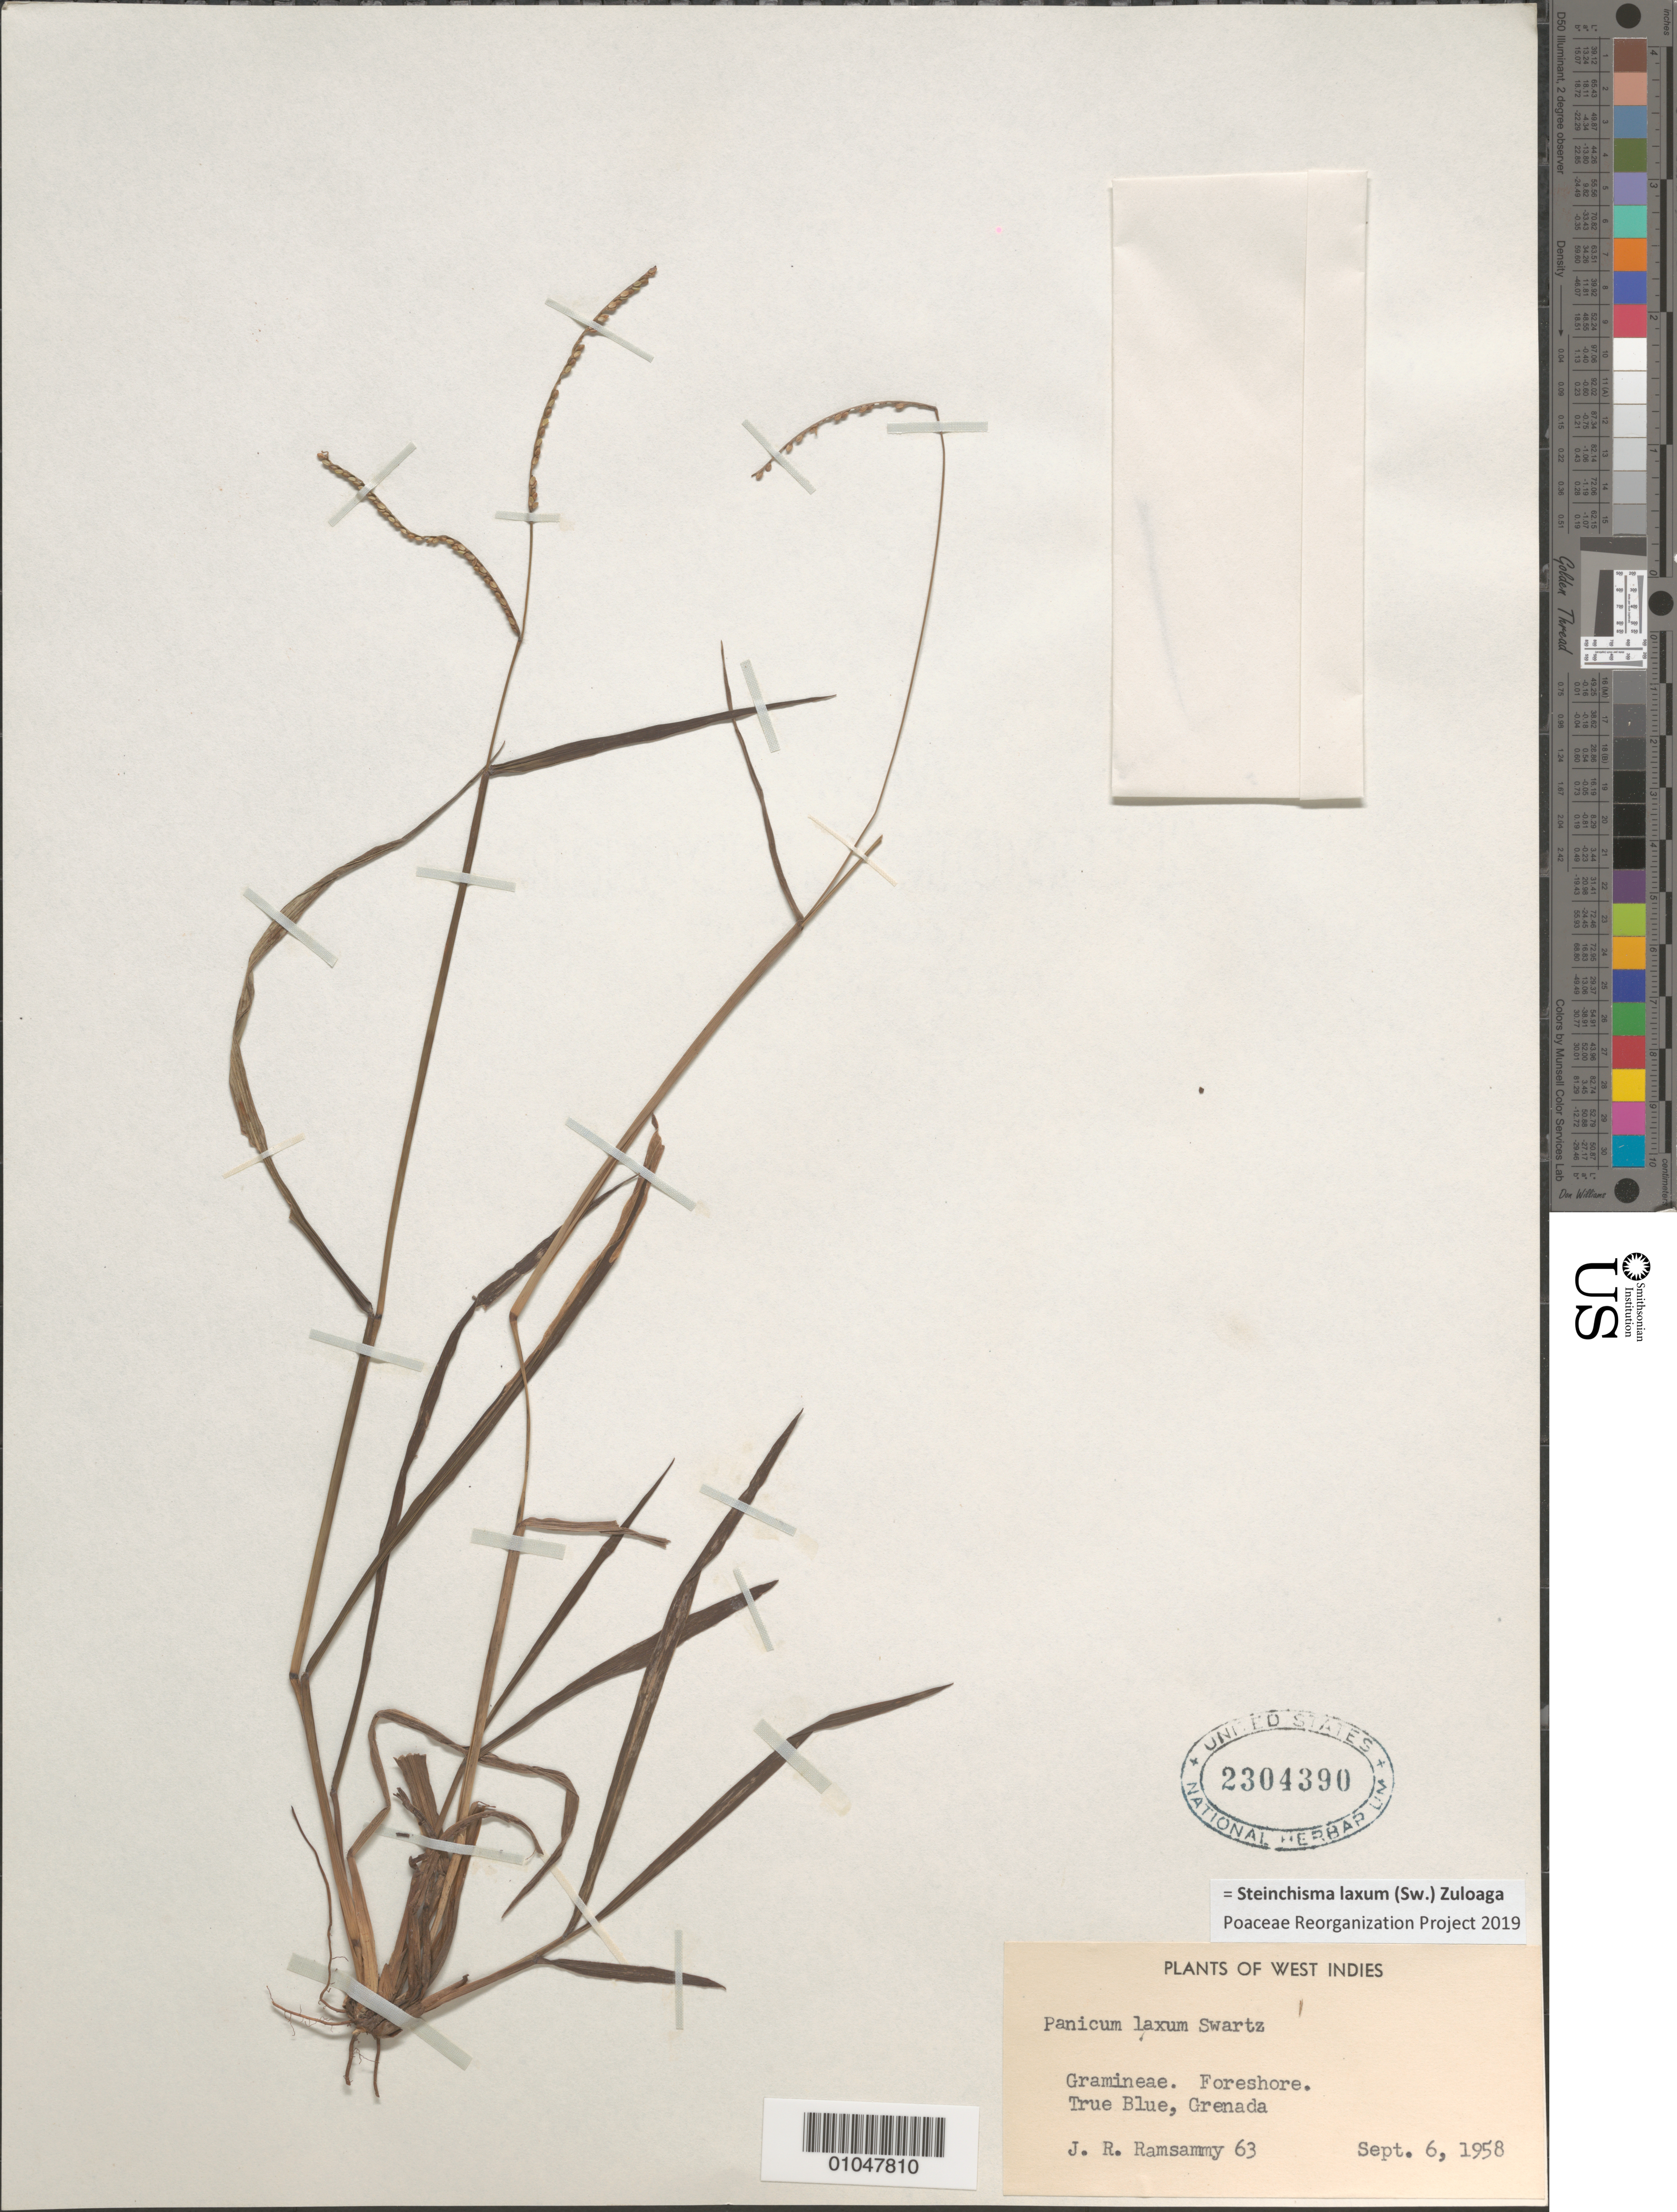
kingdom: Plantae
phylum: Tracheophyta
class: Liliopsida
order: Poales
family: Poaceae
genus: Panicum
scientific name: Panicum laxum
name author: Sw.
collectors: J. Ramsammy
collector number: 63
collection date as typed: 06 Sep 1958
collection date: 1958-09-06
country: Grenada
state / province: Saint George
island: Grenada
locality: Foreshore, True Blue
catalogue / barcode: US 2304390